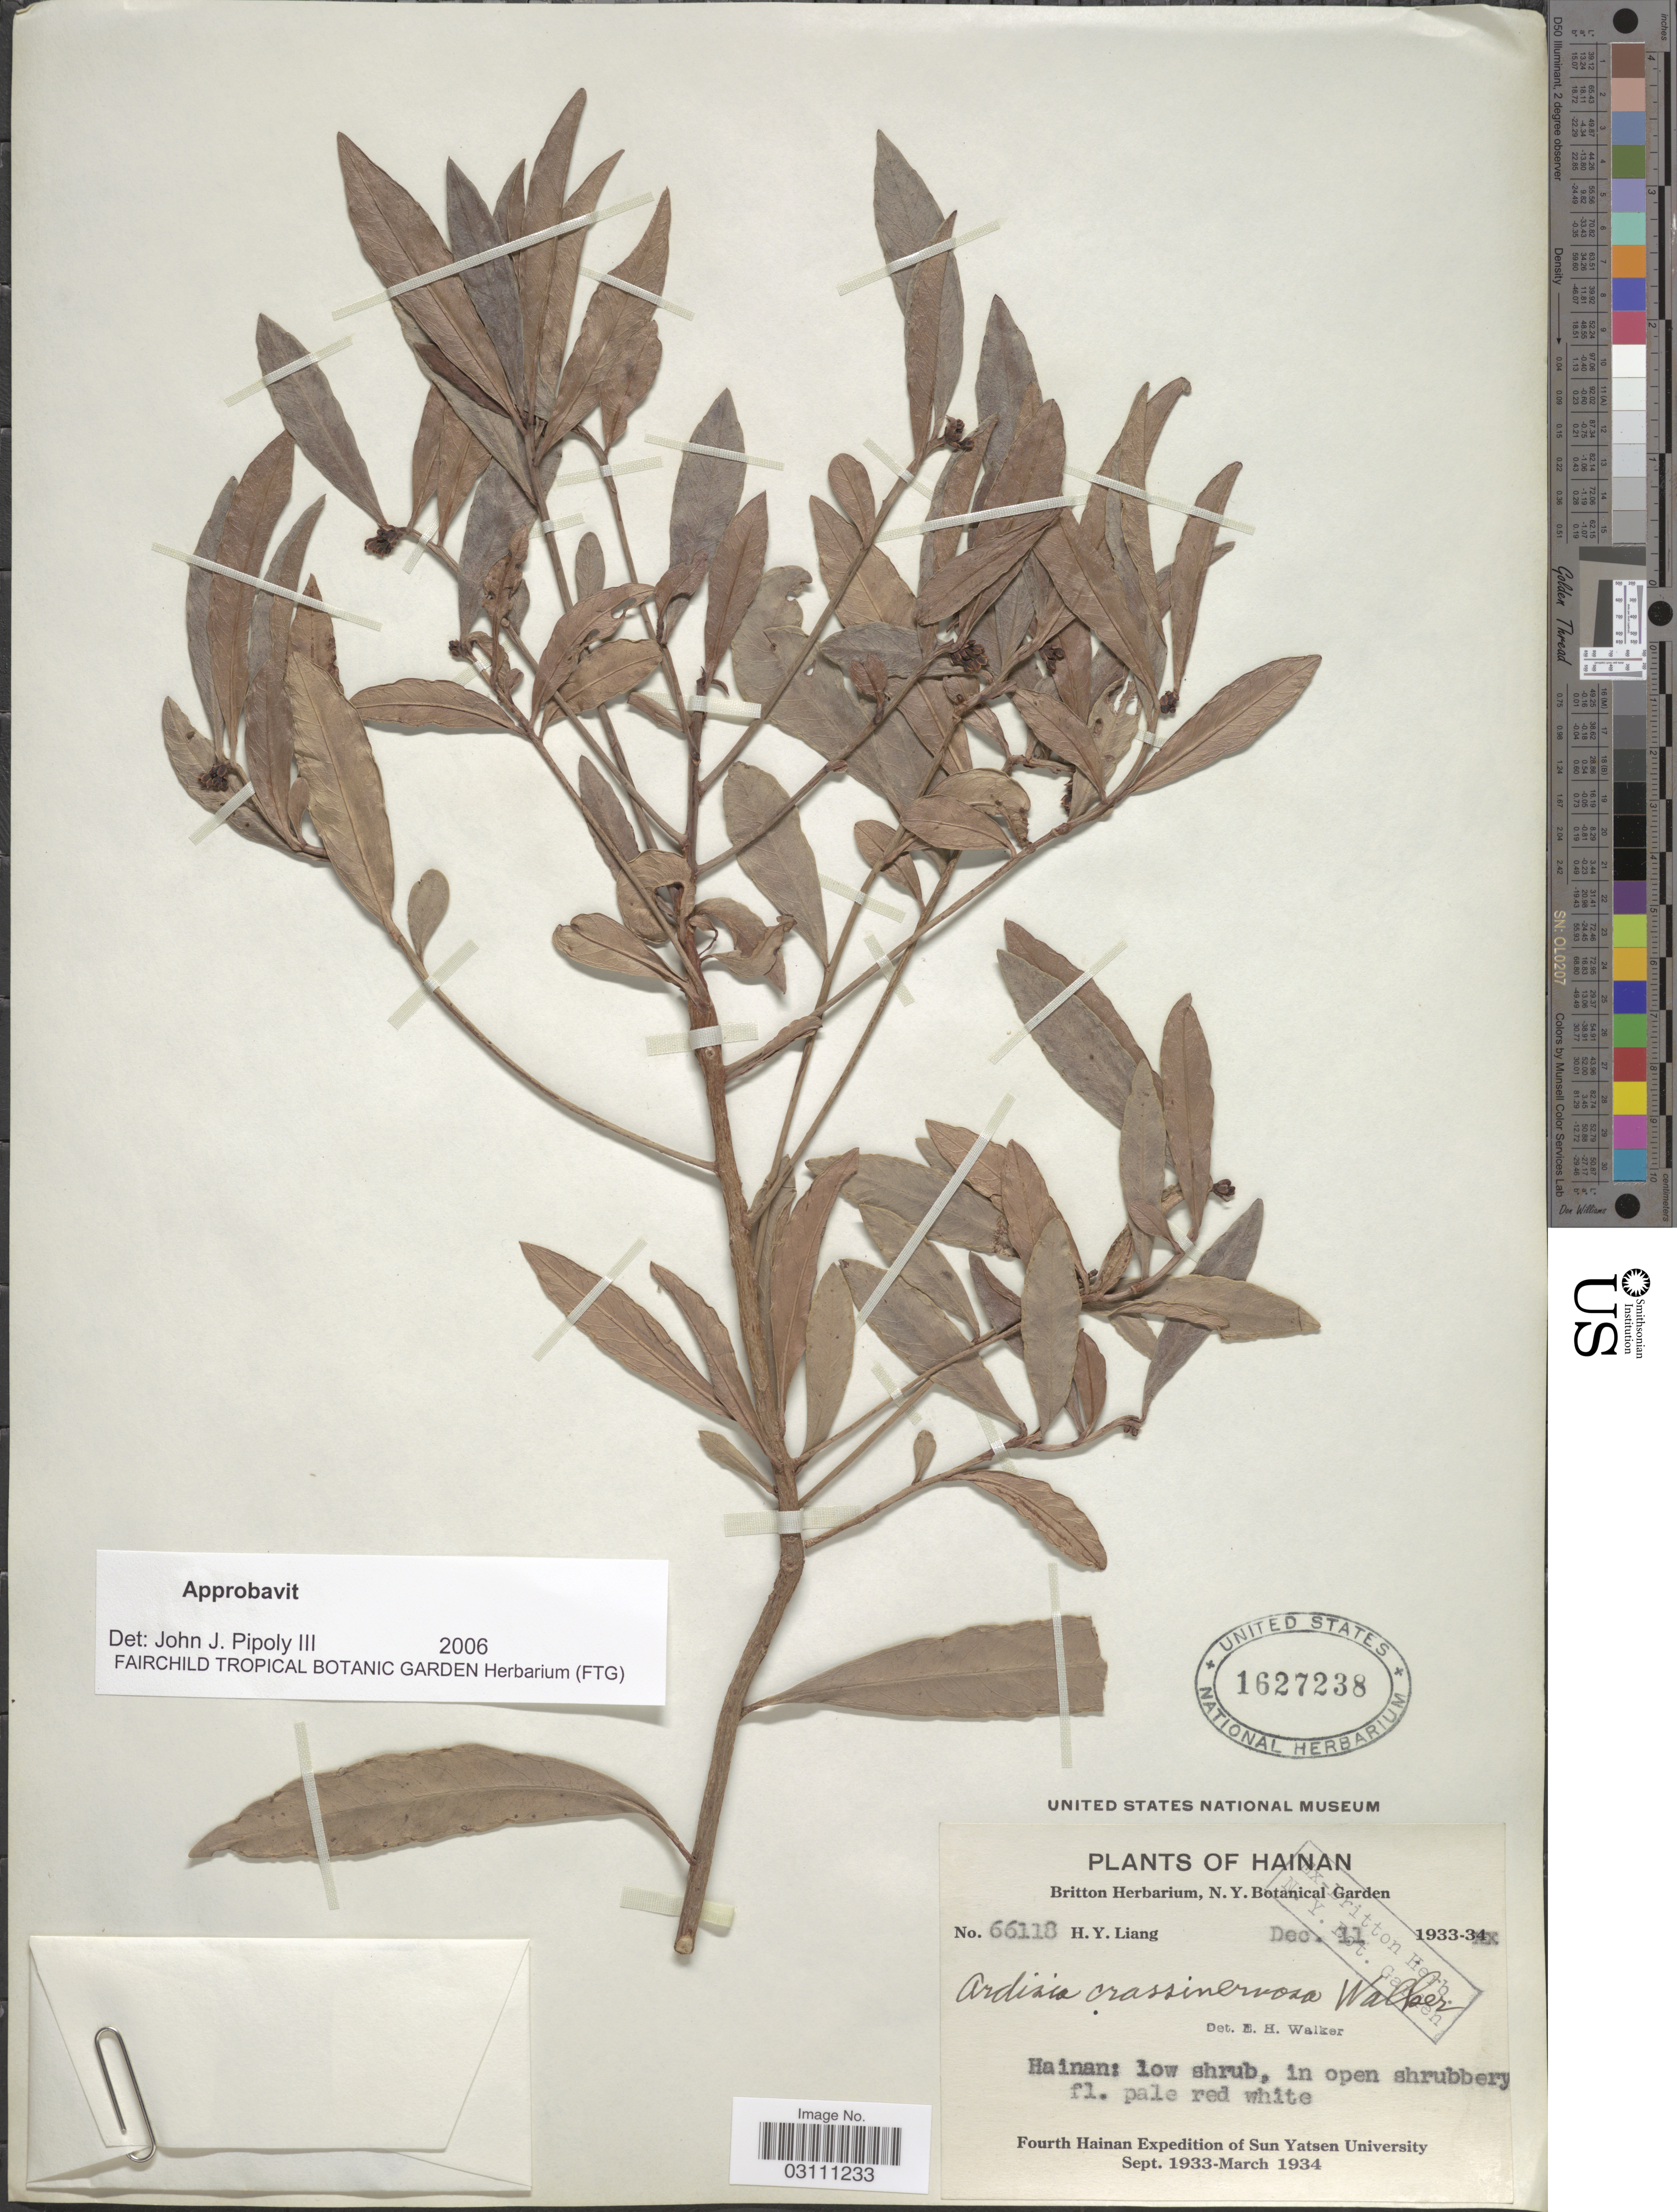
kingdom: Plantae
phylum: Tracheophyta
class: Magnoliopsida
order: Ericales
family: Primulaceae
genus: Ardisia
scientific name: Ardisia crassinervosa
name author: E. Walker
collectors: H. Y. Liang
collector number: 66118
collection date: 1933-12-11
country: China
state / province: Hainan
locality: Hainan.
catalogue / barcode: US 1627238